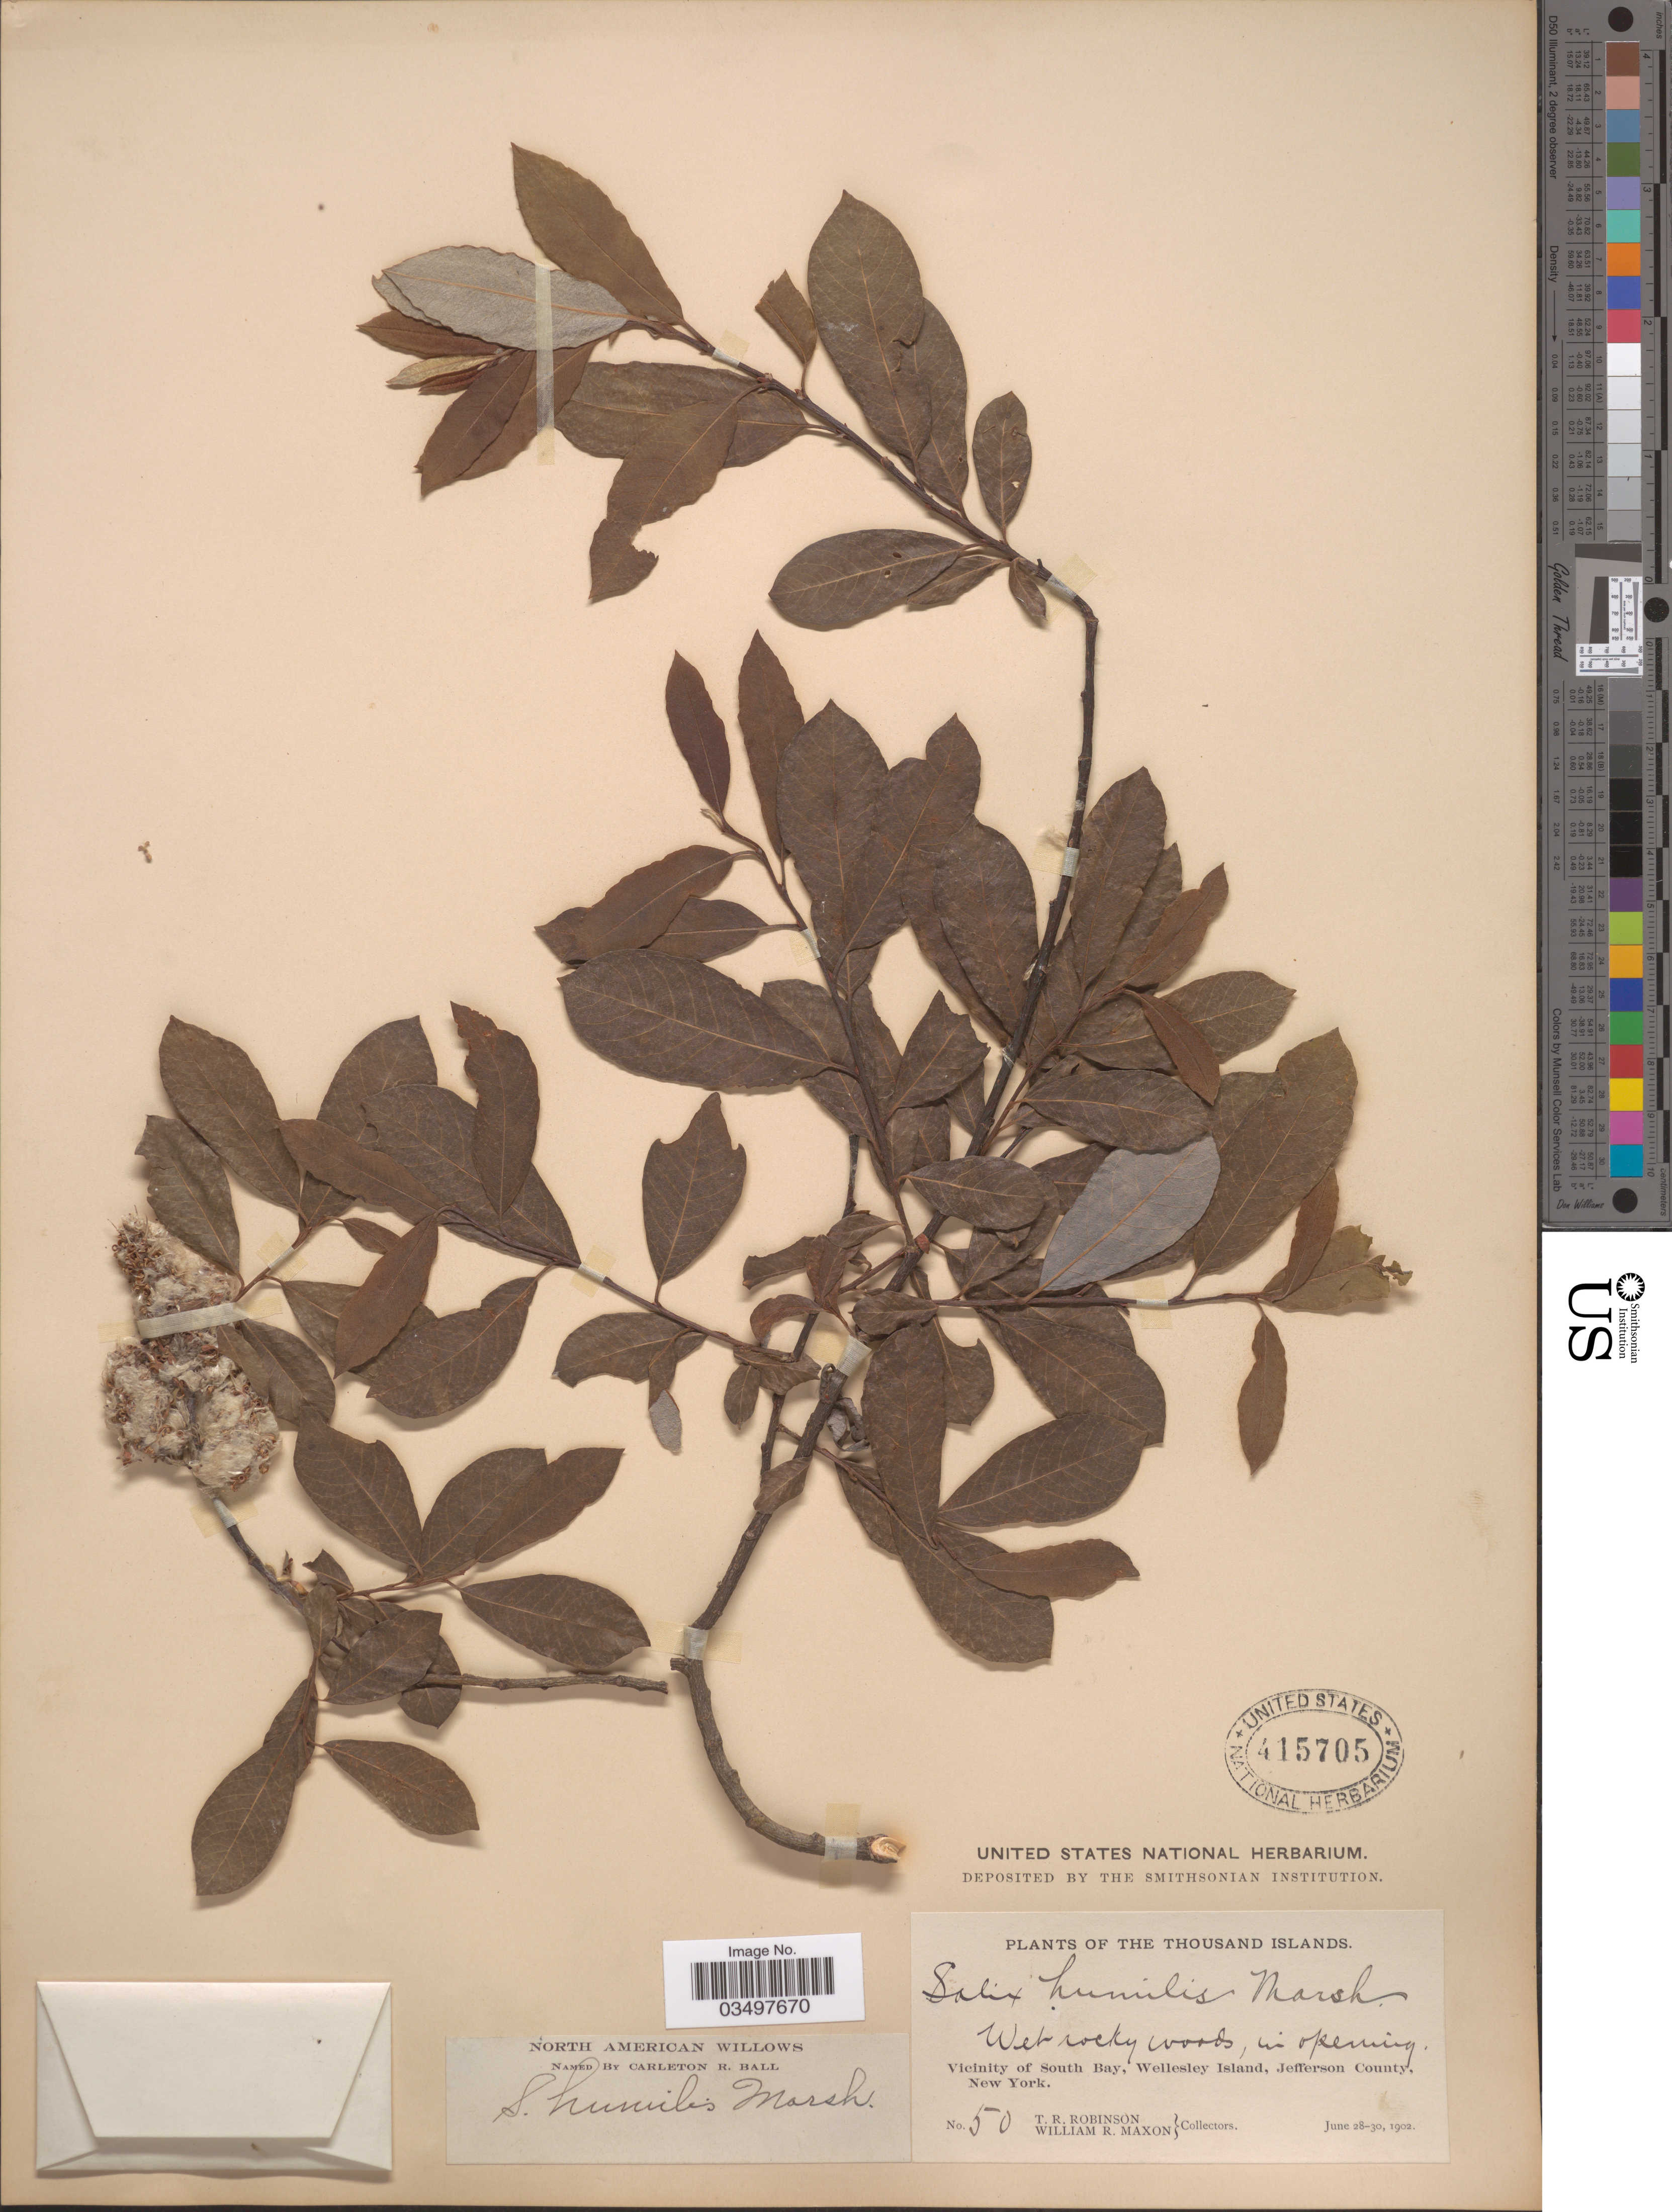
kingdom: Plantae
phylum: Tracheophyta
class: Magnoliopsida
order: Malpighiales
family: Salicaceae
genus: Salix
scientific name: Salix humilis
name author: Marshall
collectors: T. R. Robinson & W. R. Maxon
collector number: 50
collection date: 1902-06-28/1902-06-30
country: United States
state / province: New York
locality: The Thousand Islands. Vicinity of South Bay, Wellesley Island, Jefferson County.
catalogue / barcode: US 415705